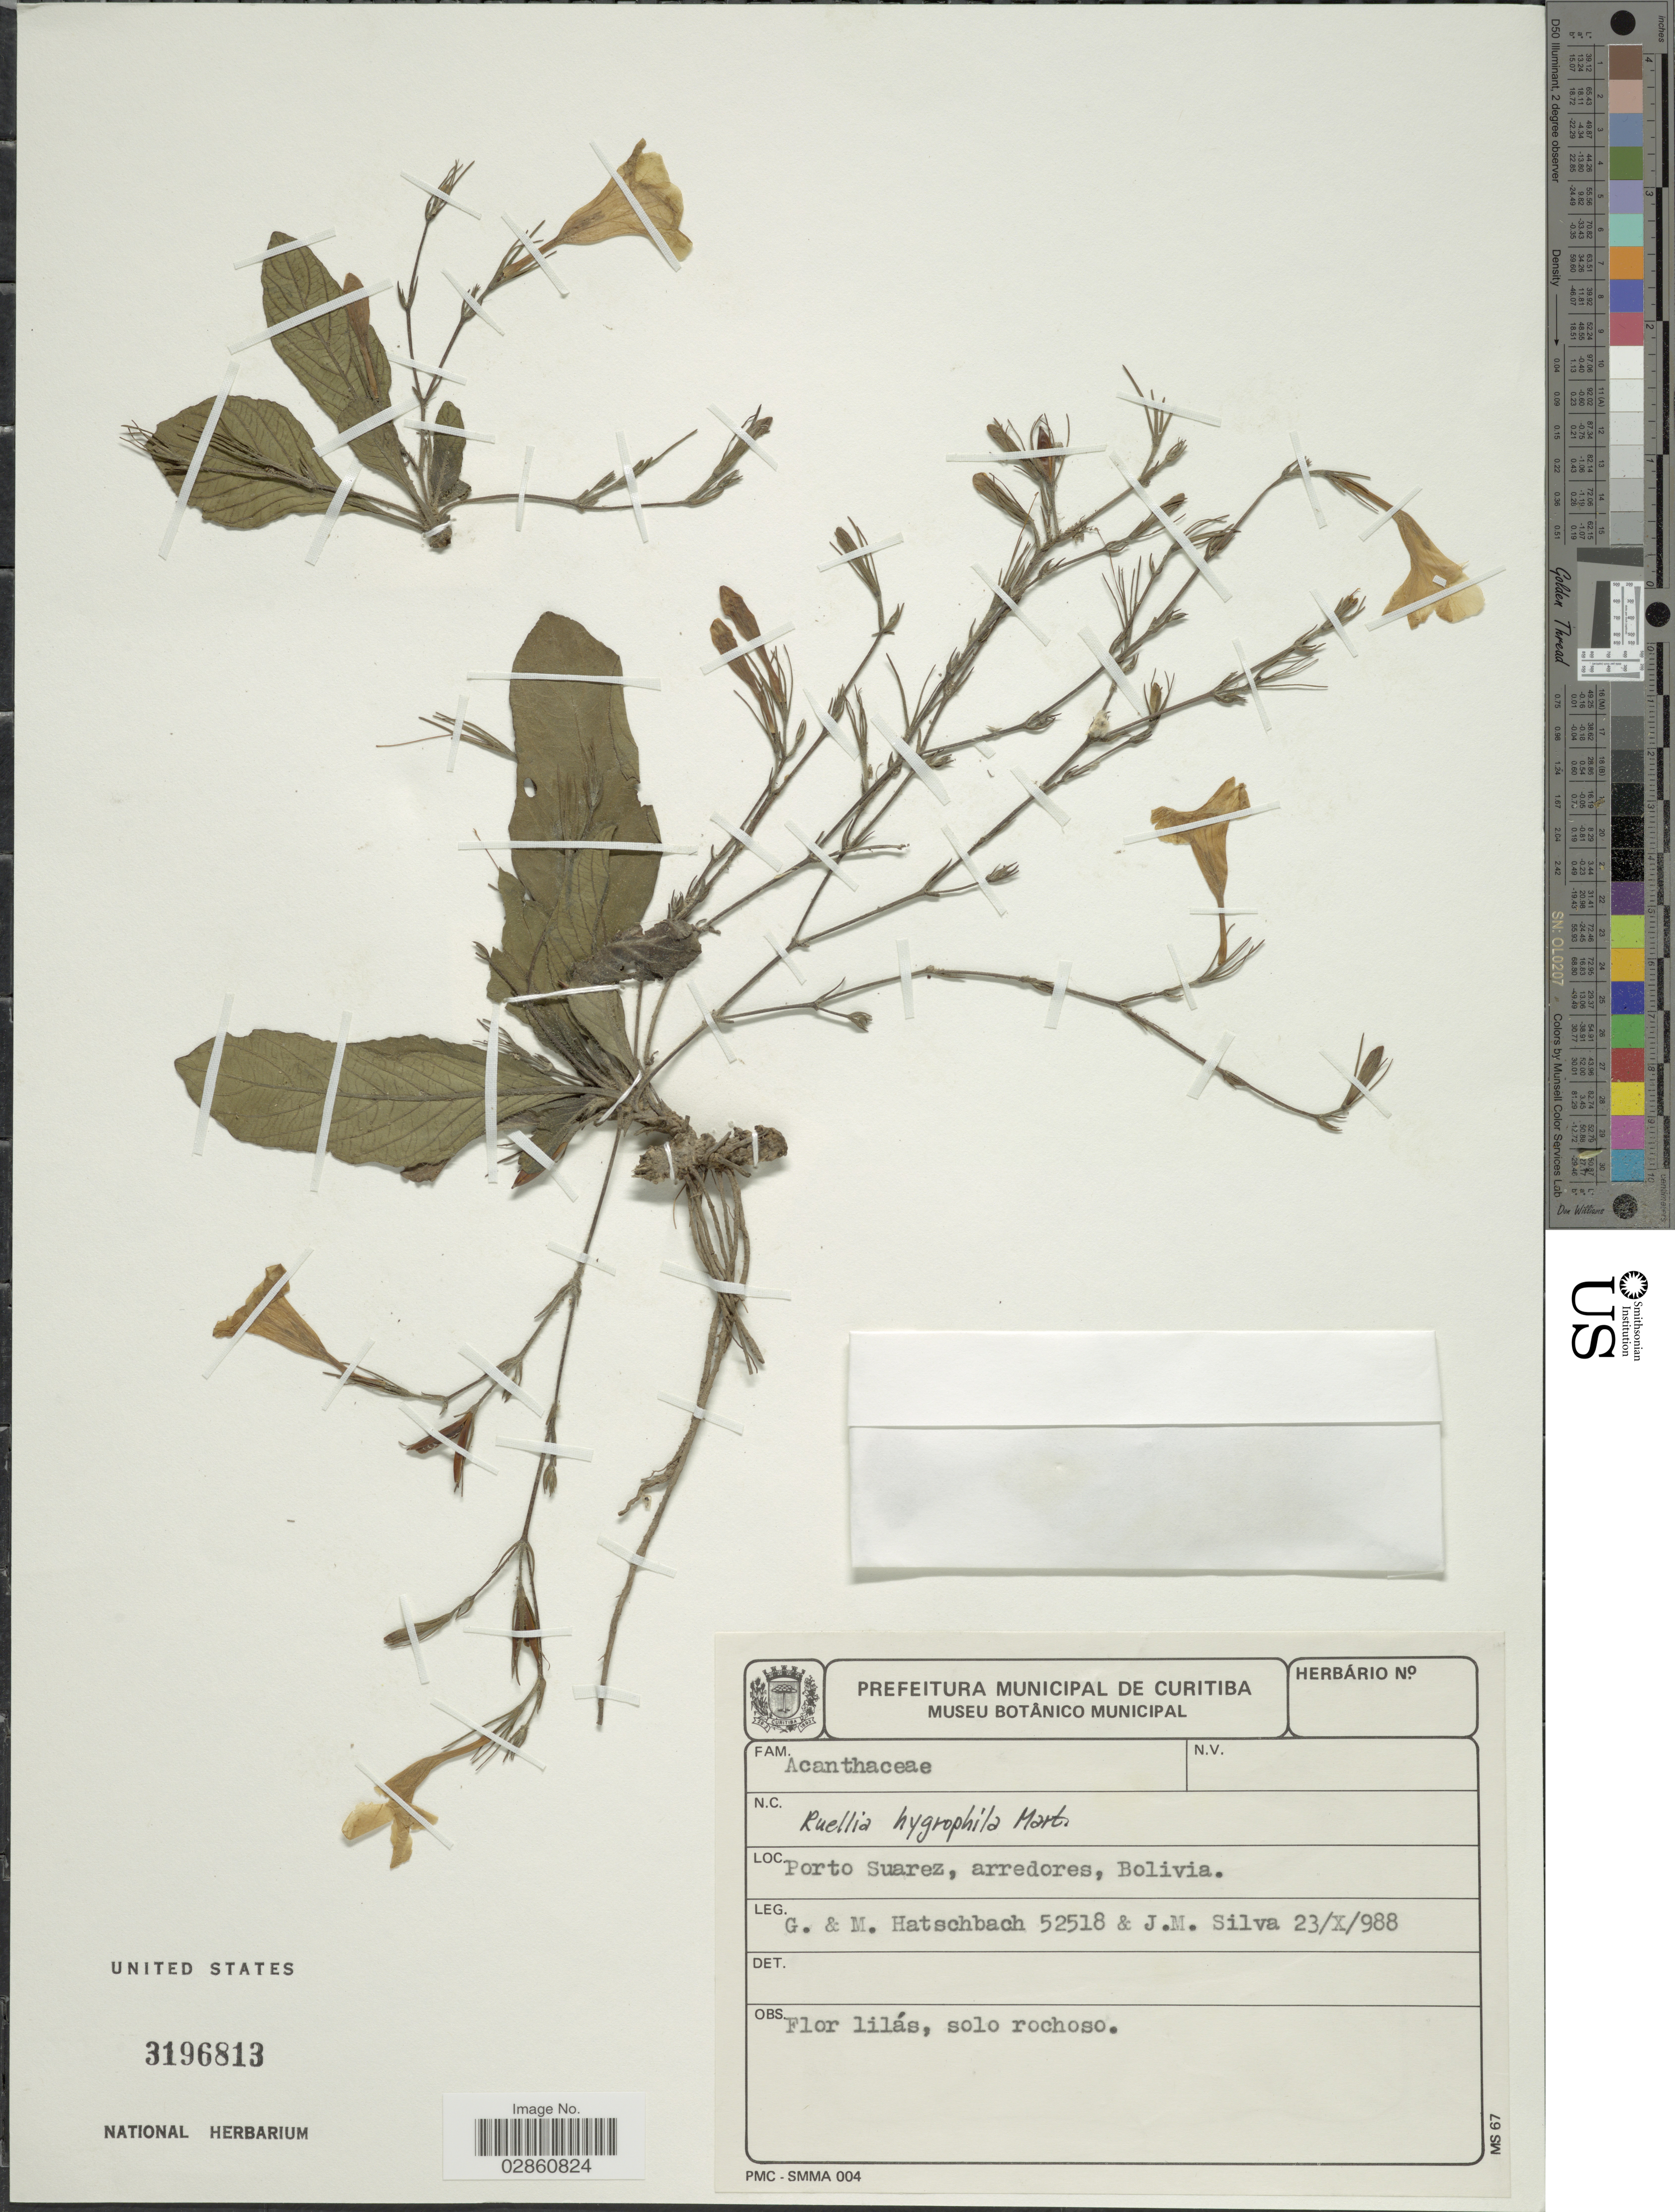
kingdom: Plantae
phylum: Tracheophyta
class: Magnoliopsida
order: Lamiales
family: Acanthaceae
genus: Ruellia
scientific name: Ruellia hygrophila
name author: Mart.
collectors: G. Hatschbach, M. M. Hatschbach & J. M. Silva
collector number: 52518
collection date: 1988-10-23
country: Bolivia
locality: Porto Suarez, arredores.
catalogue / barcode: US 3196813